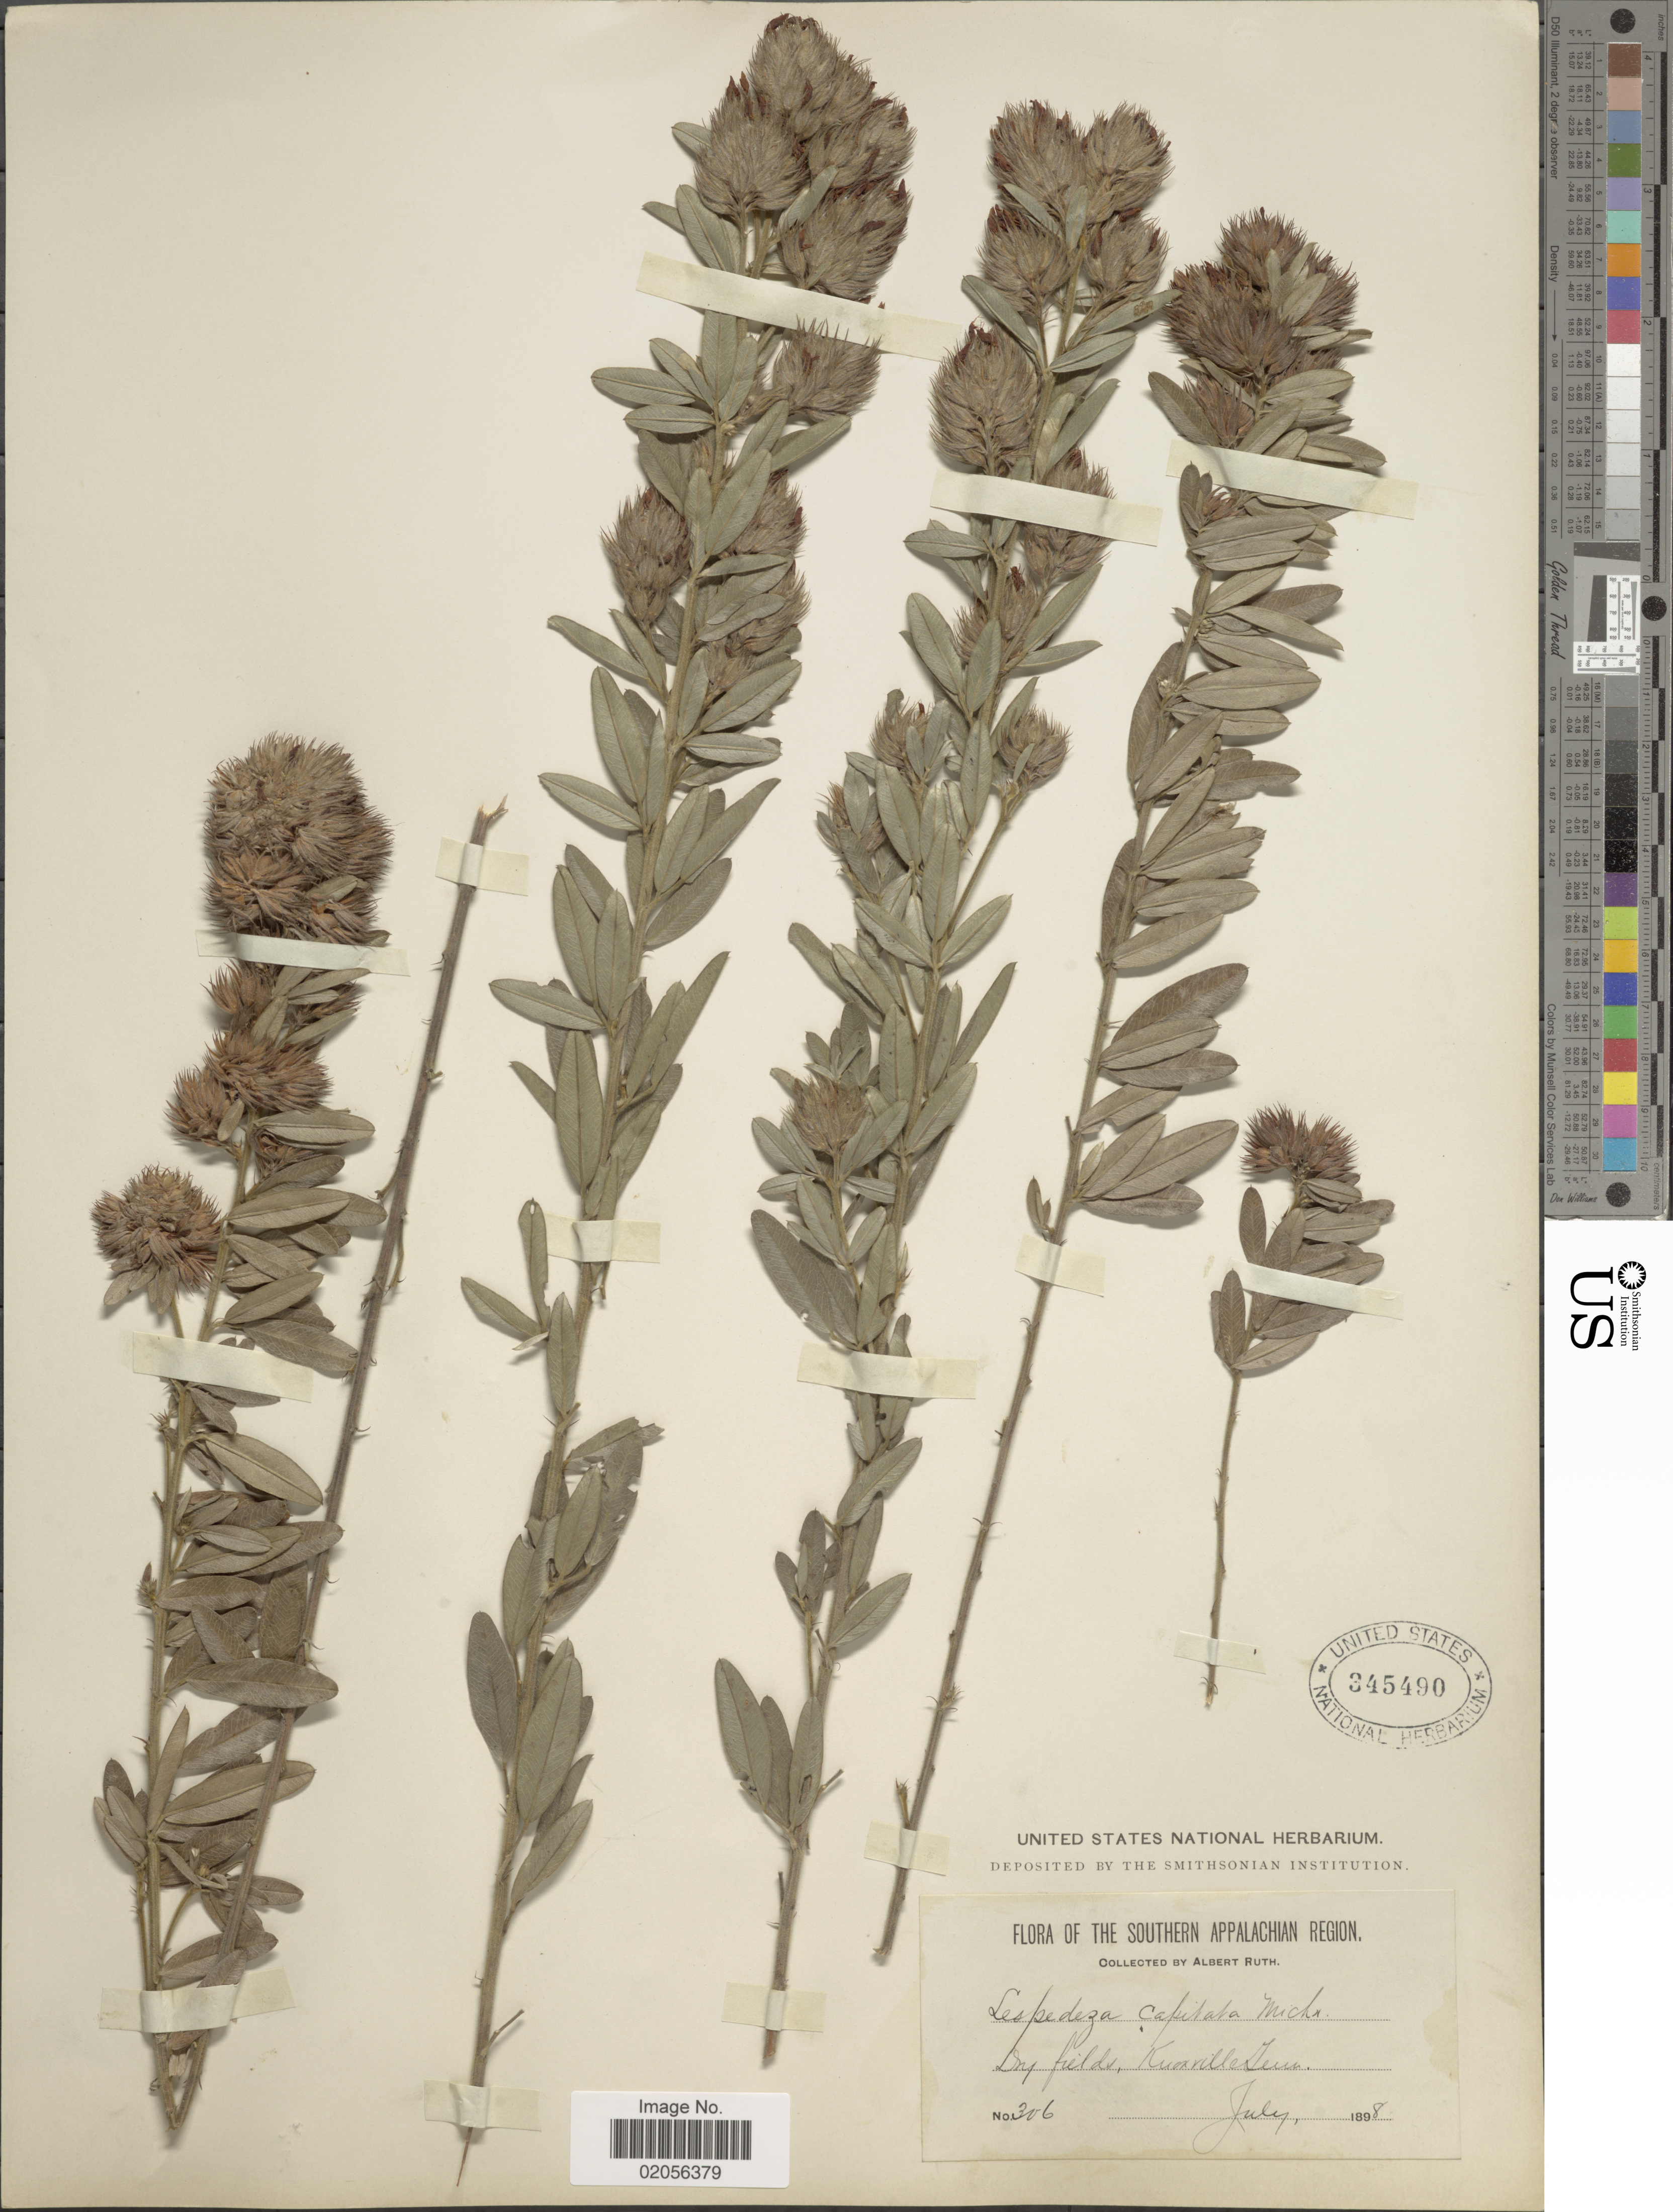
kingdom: Plantae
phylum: Tracheophyta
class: Magnoliopsida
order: Fabales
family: Fabaceae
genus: Lespedeza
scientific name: Lespedeza capitata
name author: Michx.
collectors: A. Ruth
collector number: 306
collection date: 1898-07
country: United States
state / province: Tennessee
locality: Knoxville. Southern Appalachian Region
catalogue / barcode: US 345490